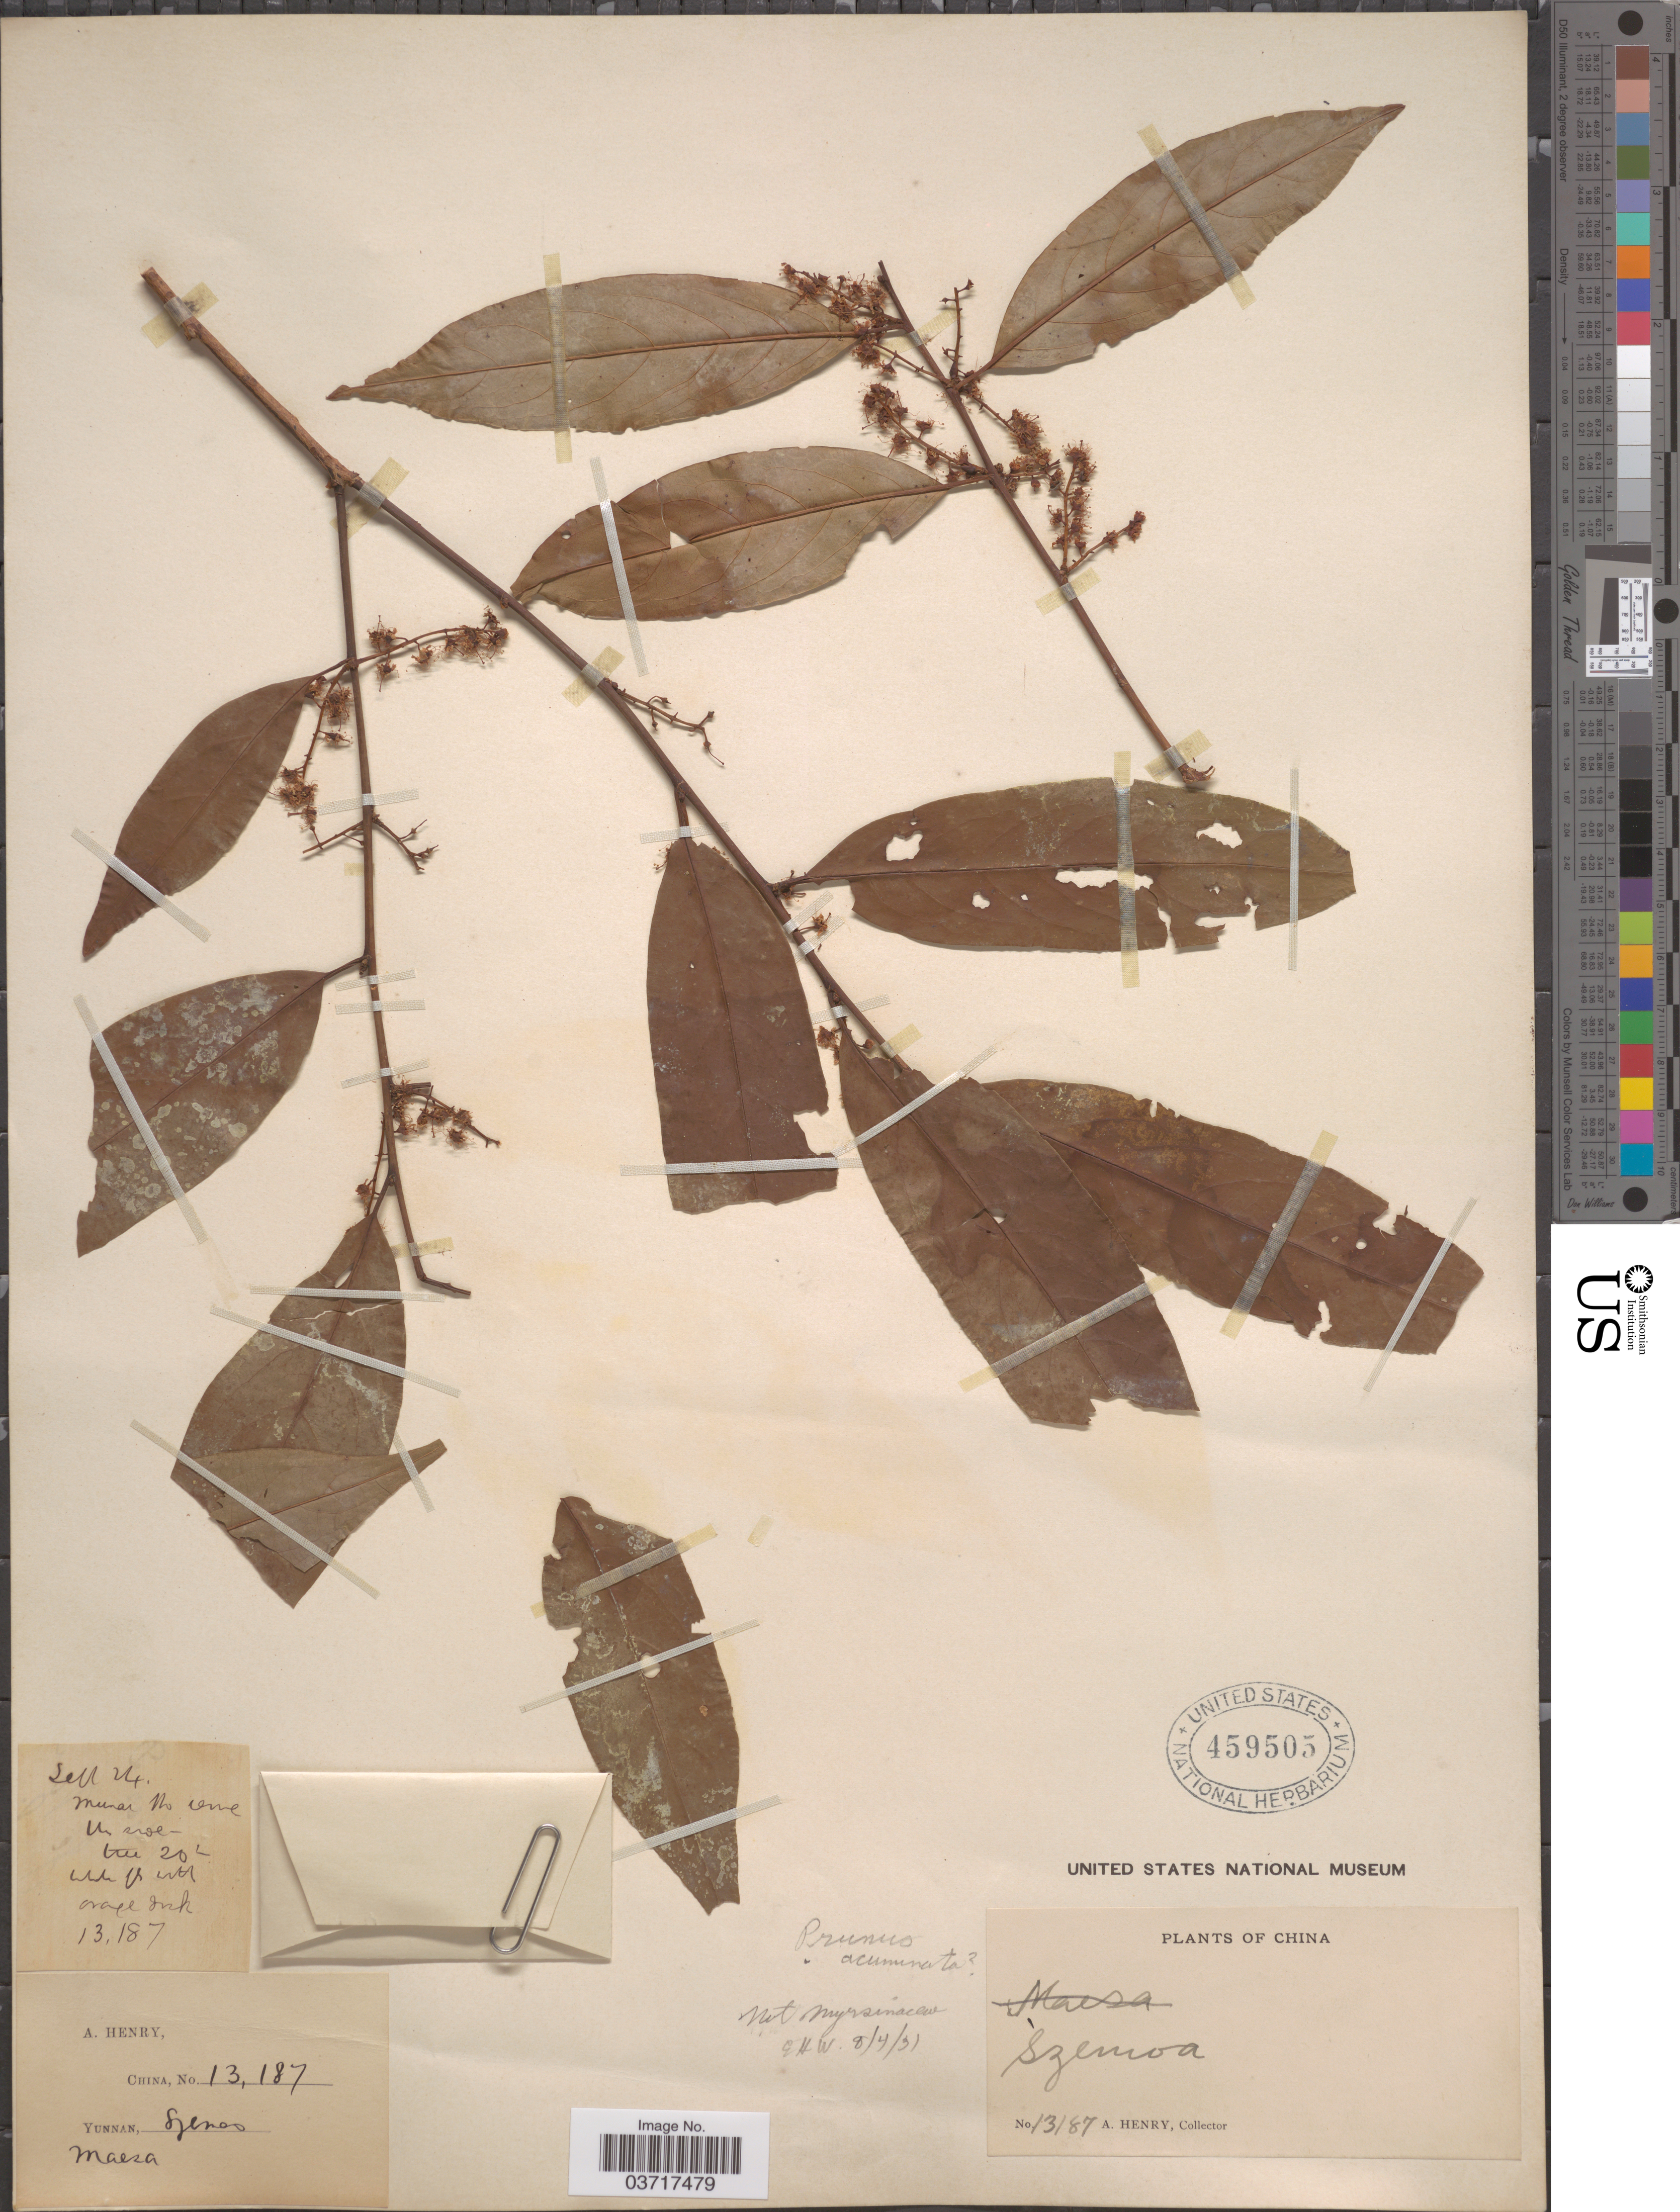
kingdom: Plantae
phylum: Tracheophyta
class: Magnoliopsida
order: Rosales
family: Rosaceae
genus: Prunus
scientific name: Prunus acuminata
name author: Michx.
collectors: A. Henry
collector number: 13187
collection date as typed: Transcribed d/m/y: /9/24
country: China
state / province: Yunnan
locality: Szemoa.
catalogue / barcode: US 459505